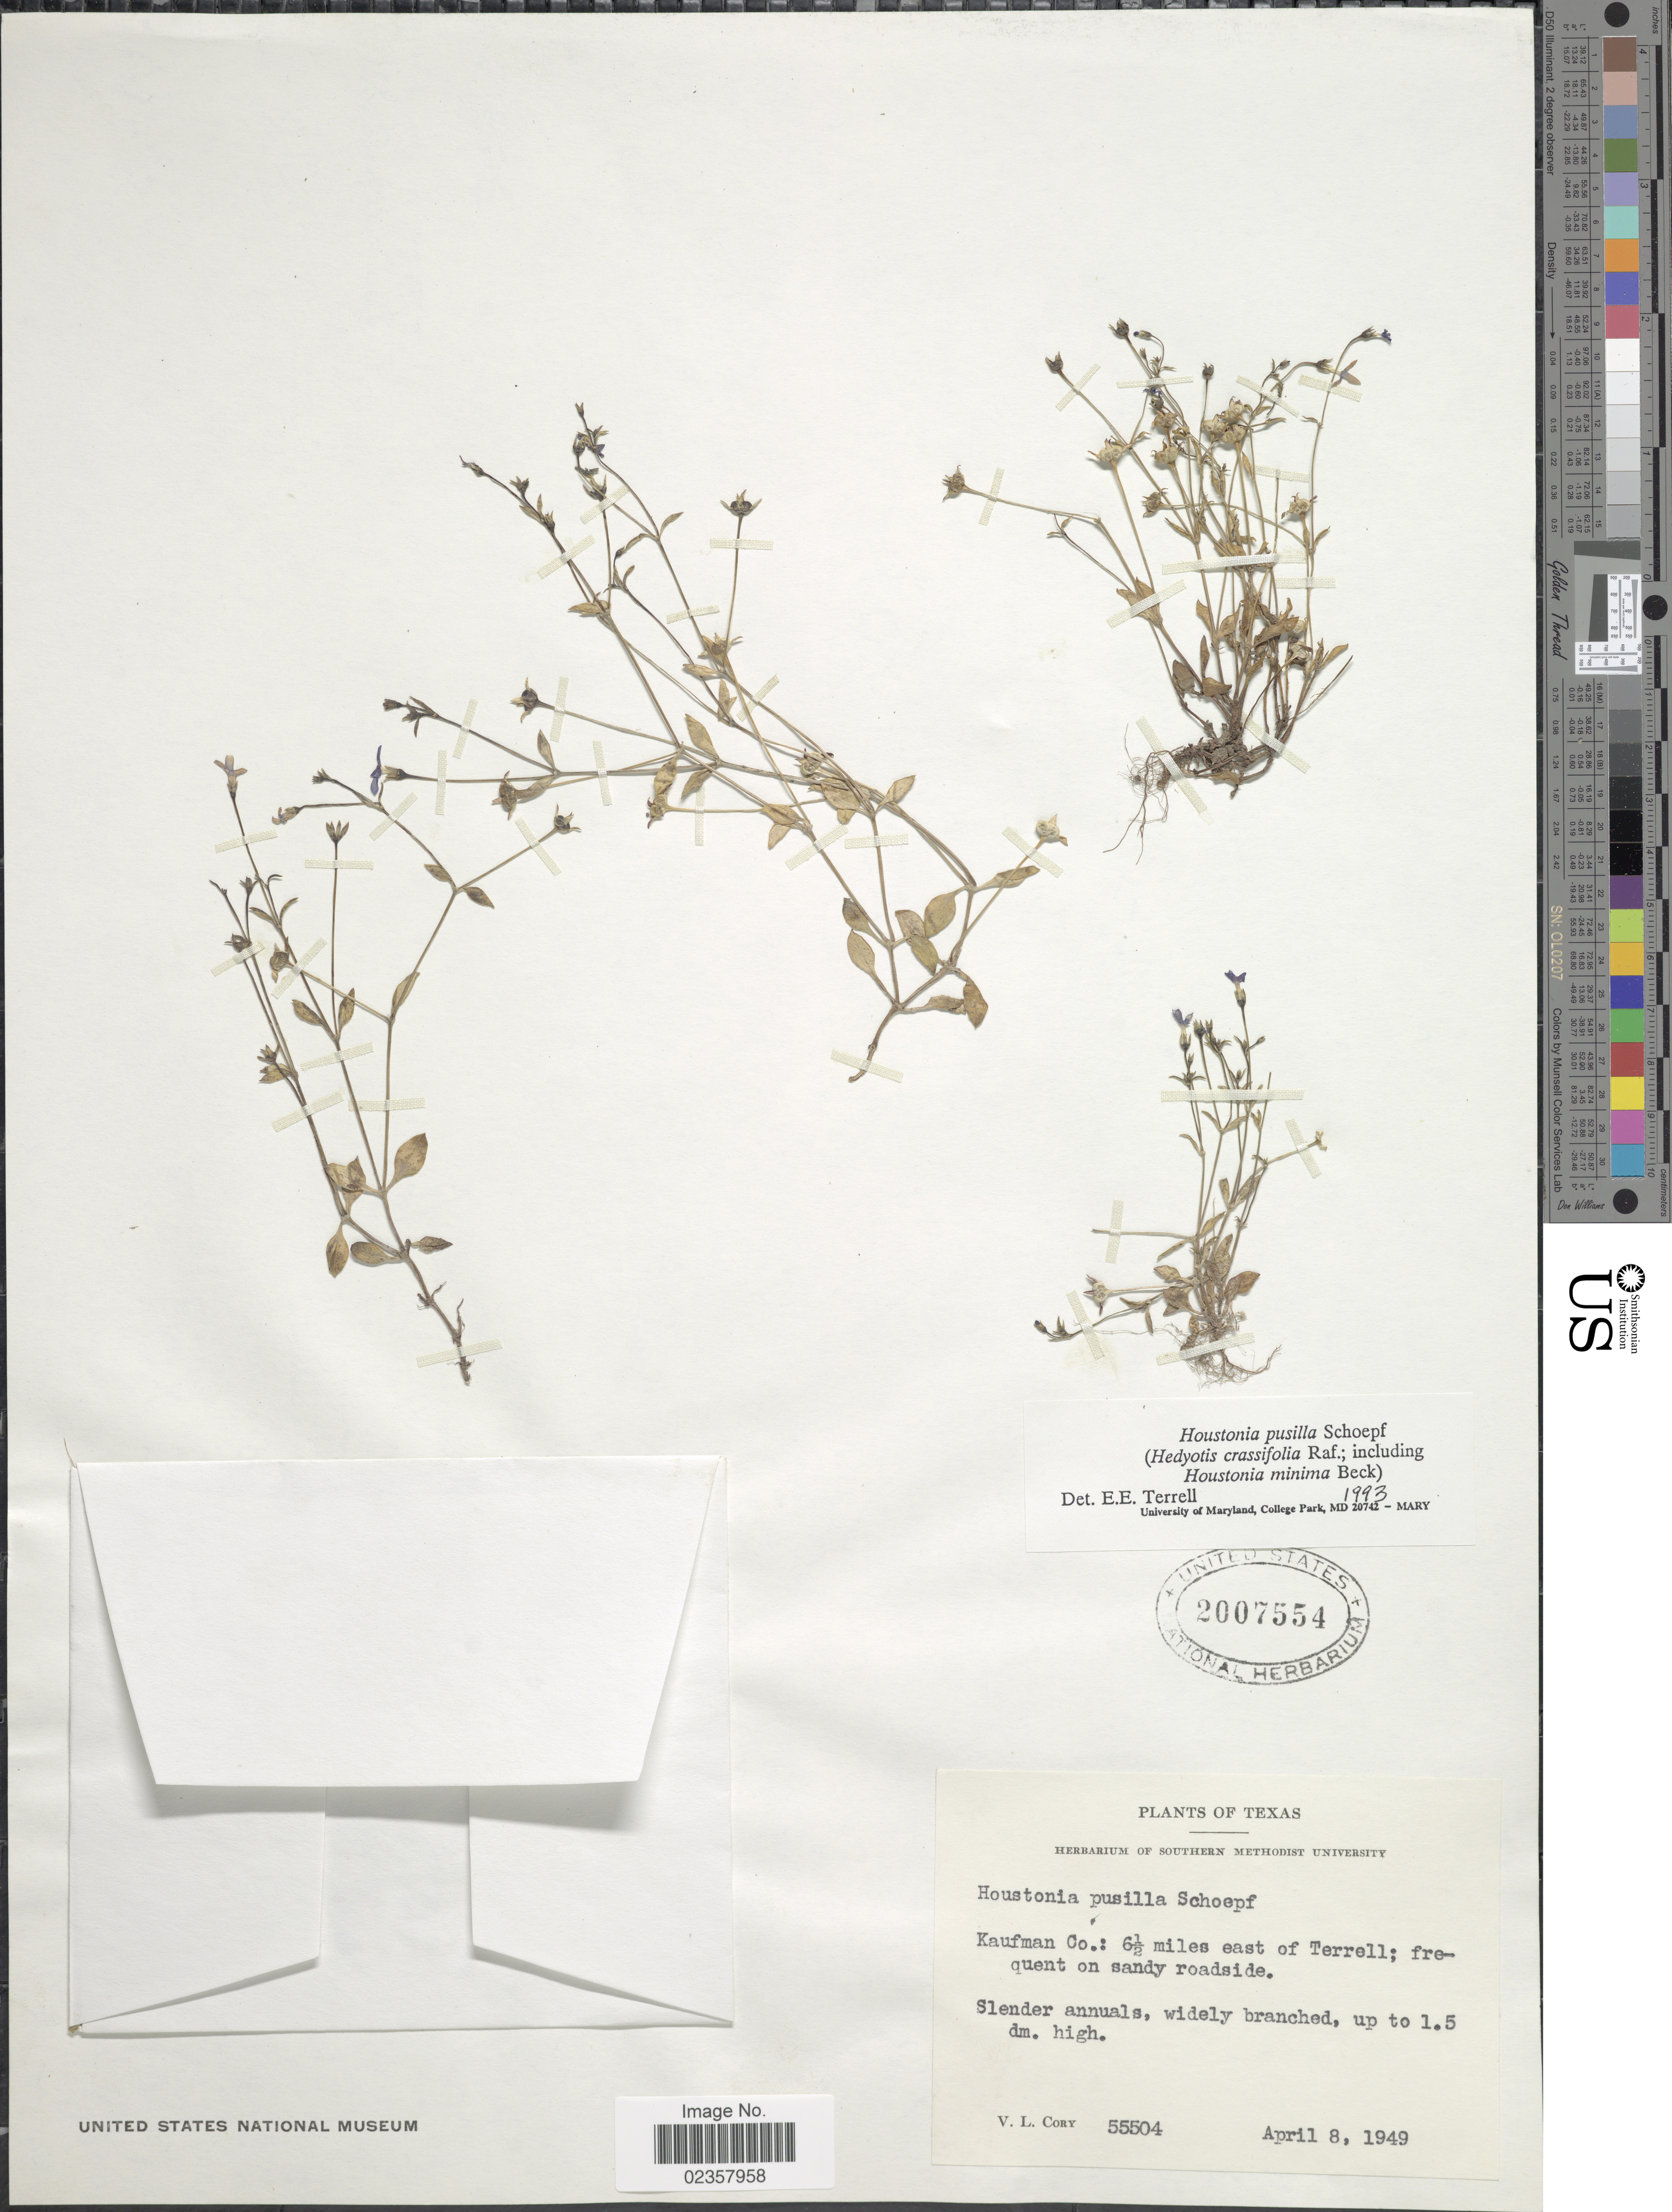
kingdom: Plantae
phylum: Tracheophyta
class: Magnoliopsida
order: Gentianales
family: Rubiaceae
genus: Houstonia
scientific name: Houstonia pusilla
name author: Schoepf.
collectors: V. Cory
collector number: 55504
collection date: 1949-04-08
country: United States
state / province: Texas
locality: Texas, Kaufman Co.: 6½ miles east of Terrell; frequent on sandy roadside.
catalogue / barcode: US 2007554